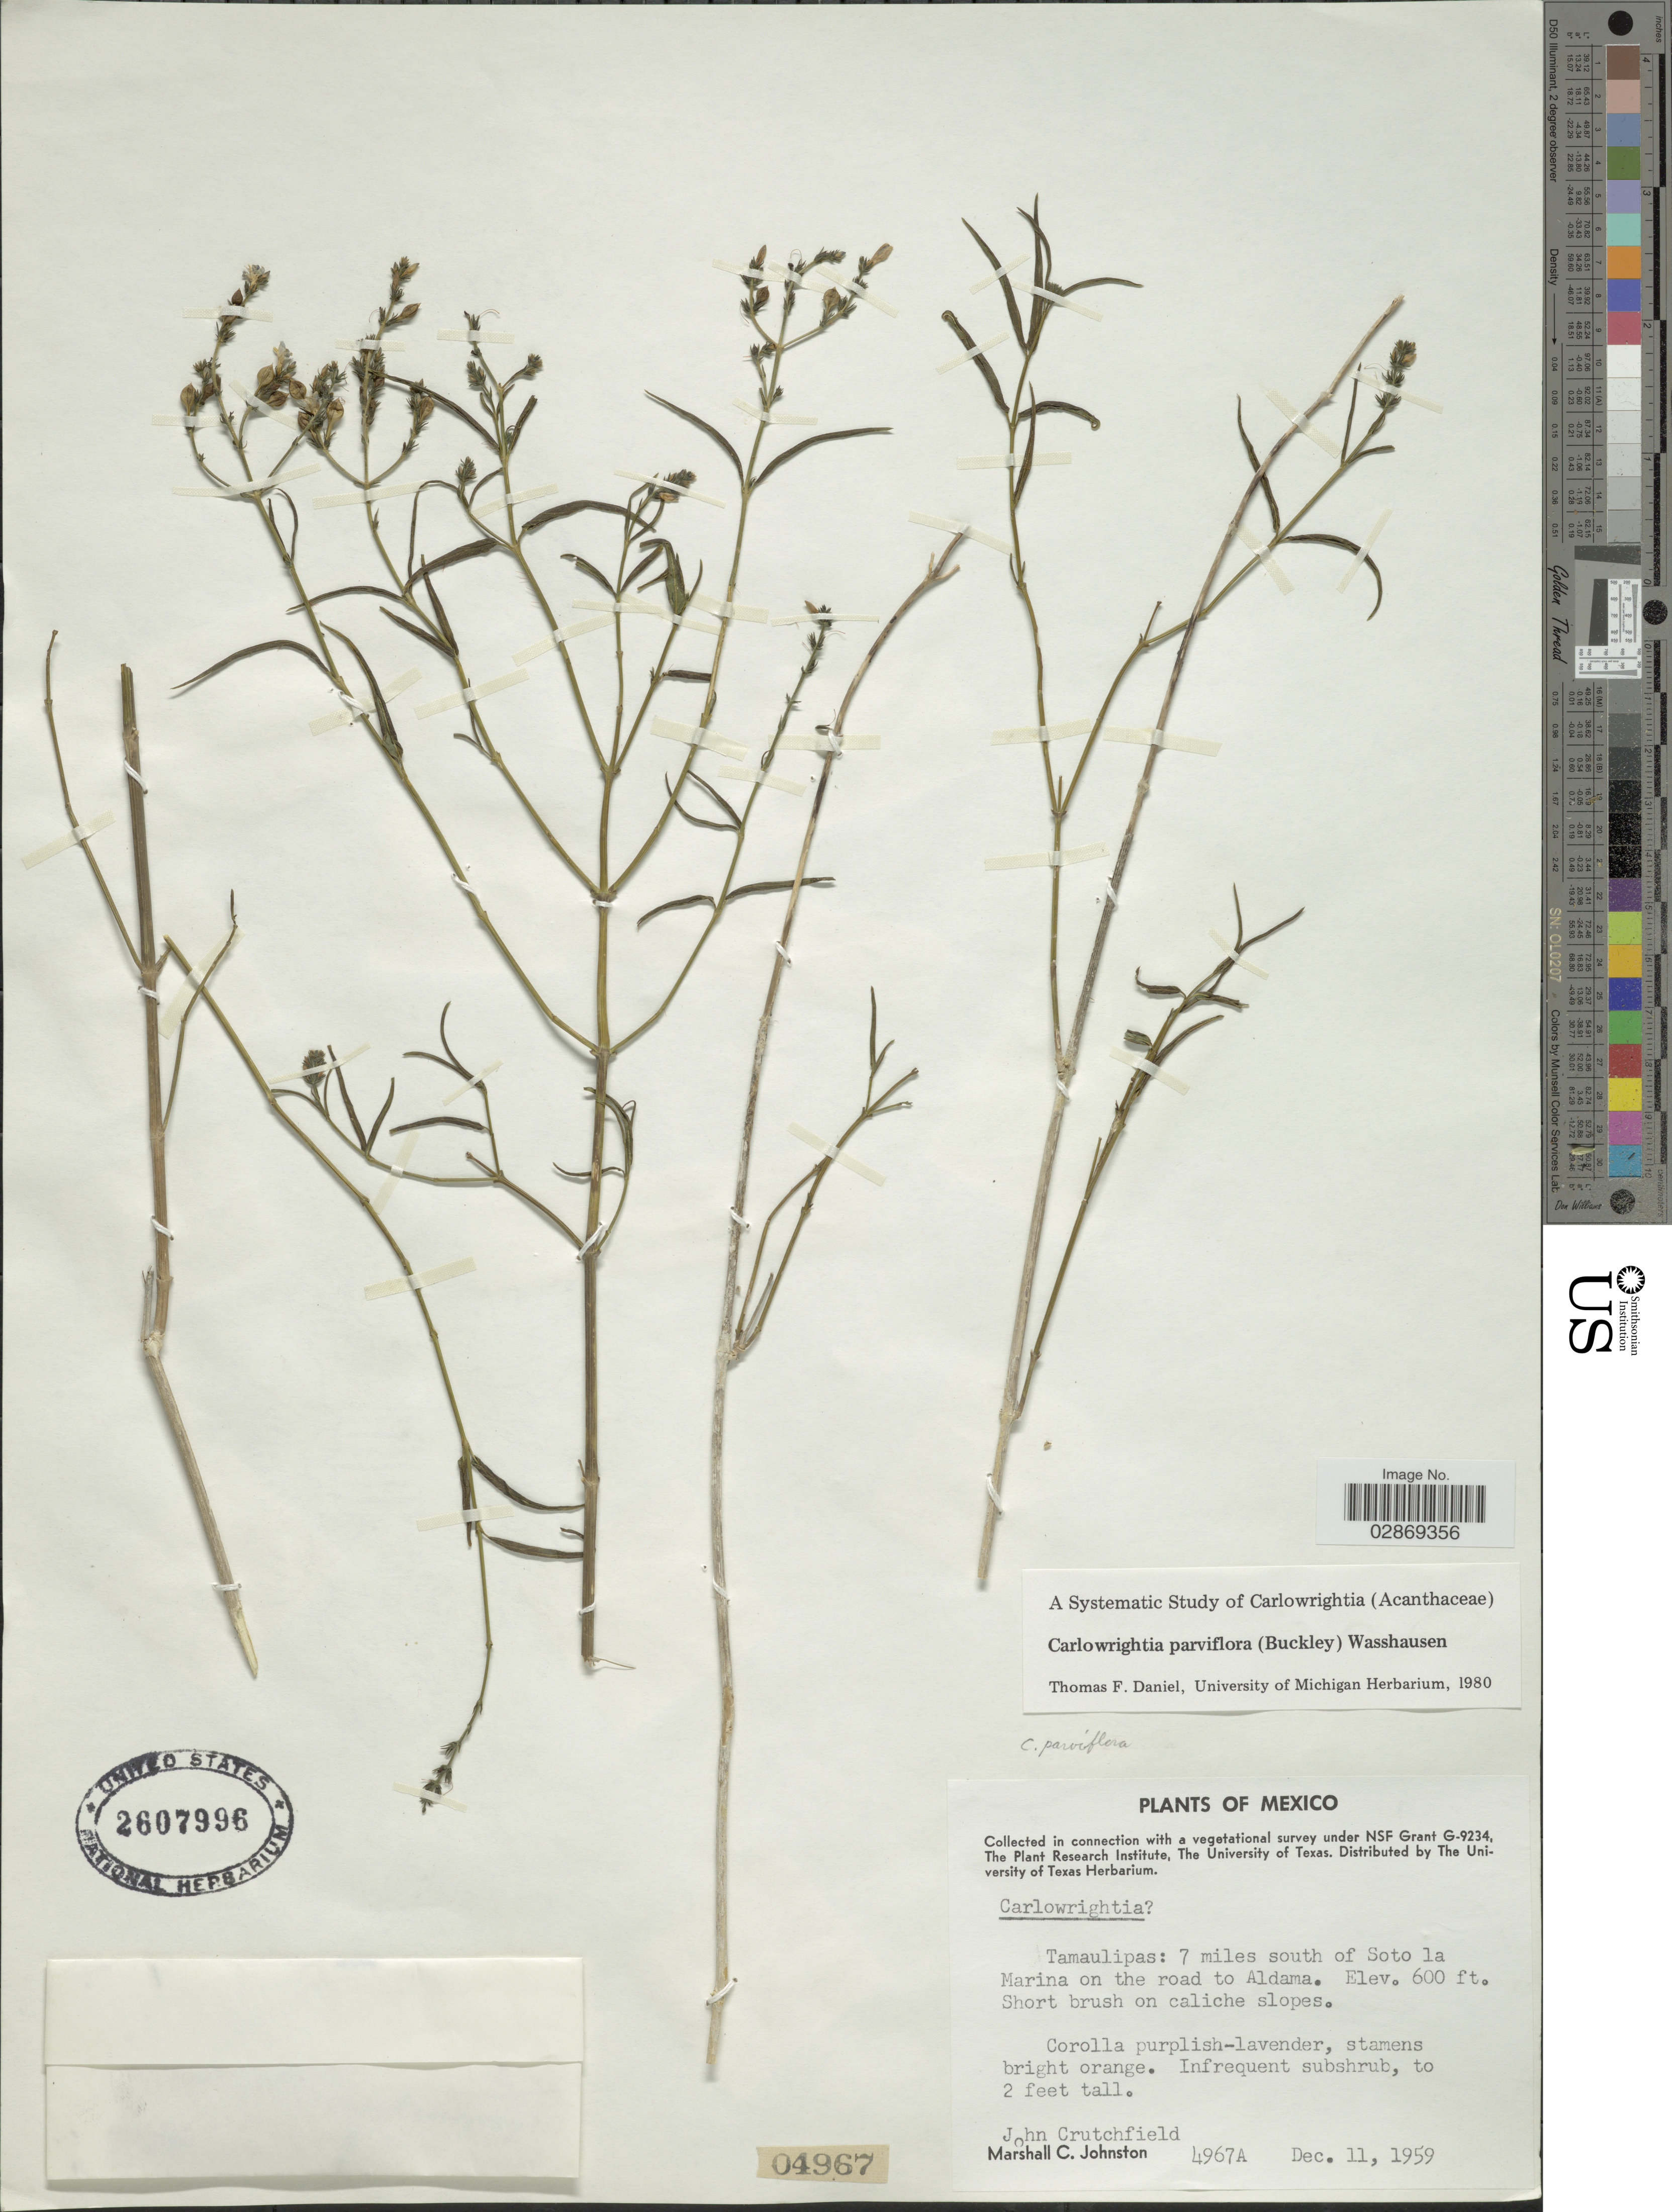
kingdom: Plantae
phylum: Tracheophyta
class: Magnoliopsida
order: Lamiales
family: Acanthaceae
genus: Carlowrightia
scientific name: Carlowrightia parviflora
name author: (Buckley) Wassh.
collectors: J. Crutchfield & M. Johnston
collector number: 4967A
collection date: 1959-12-11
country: Mexico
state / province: Tamaulipas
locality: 7 miles south of Soto la Marina on the road to Aldama.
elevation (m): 183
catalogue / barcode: US 2607996